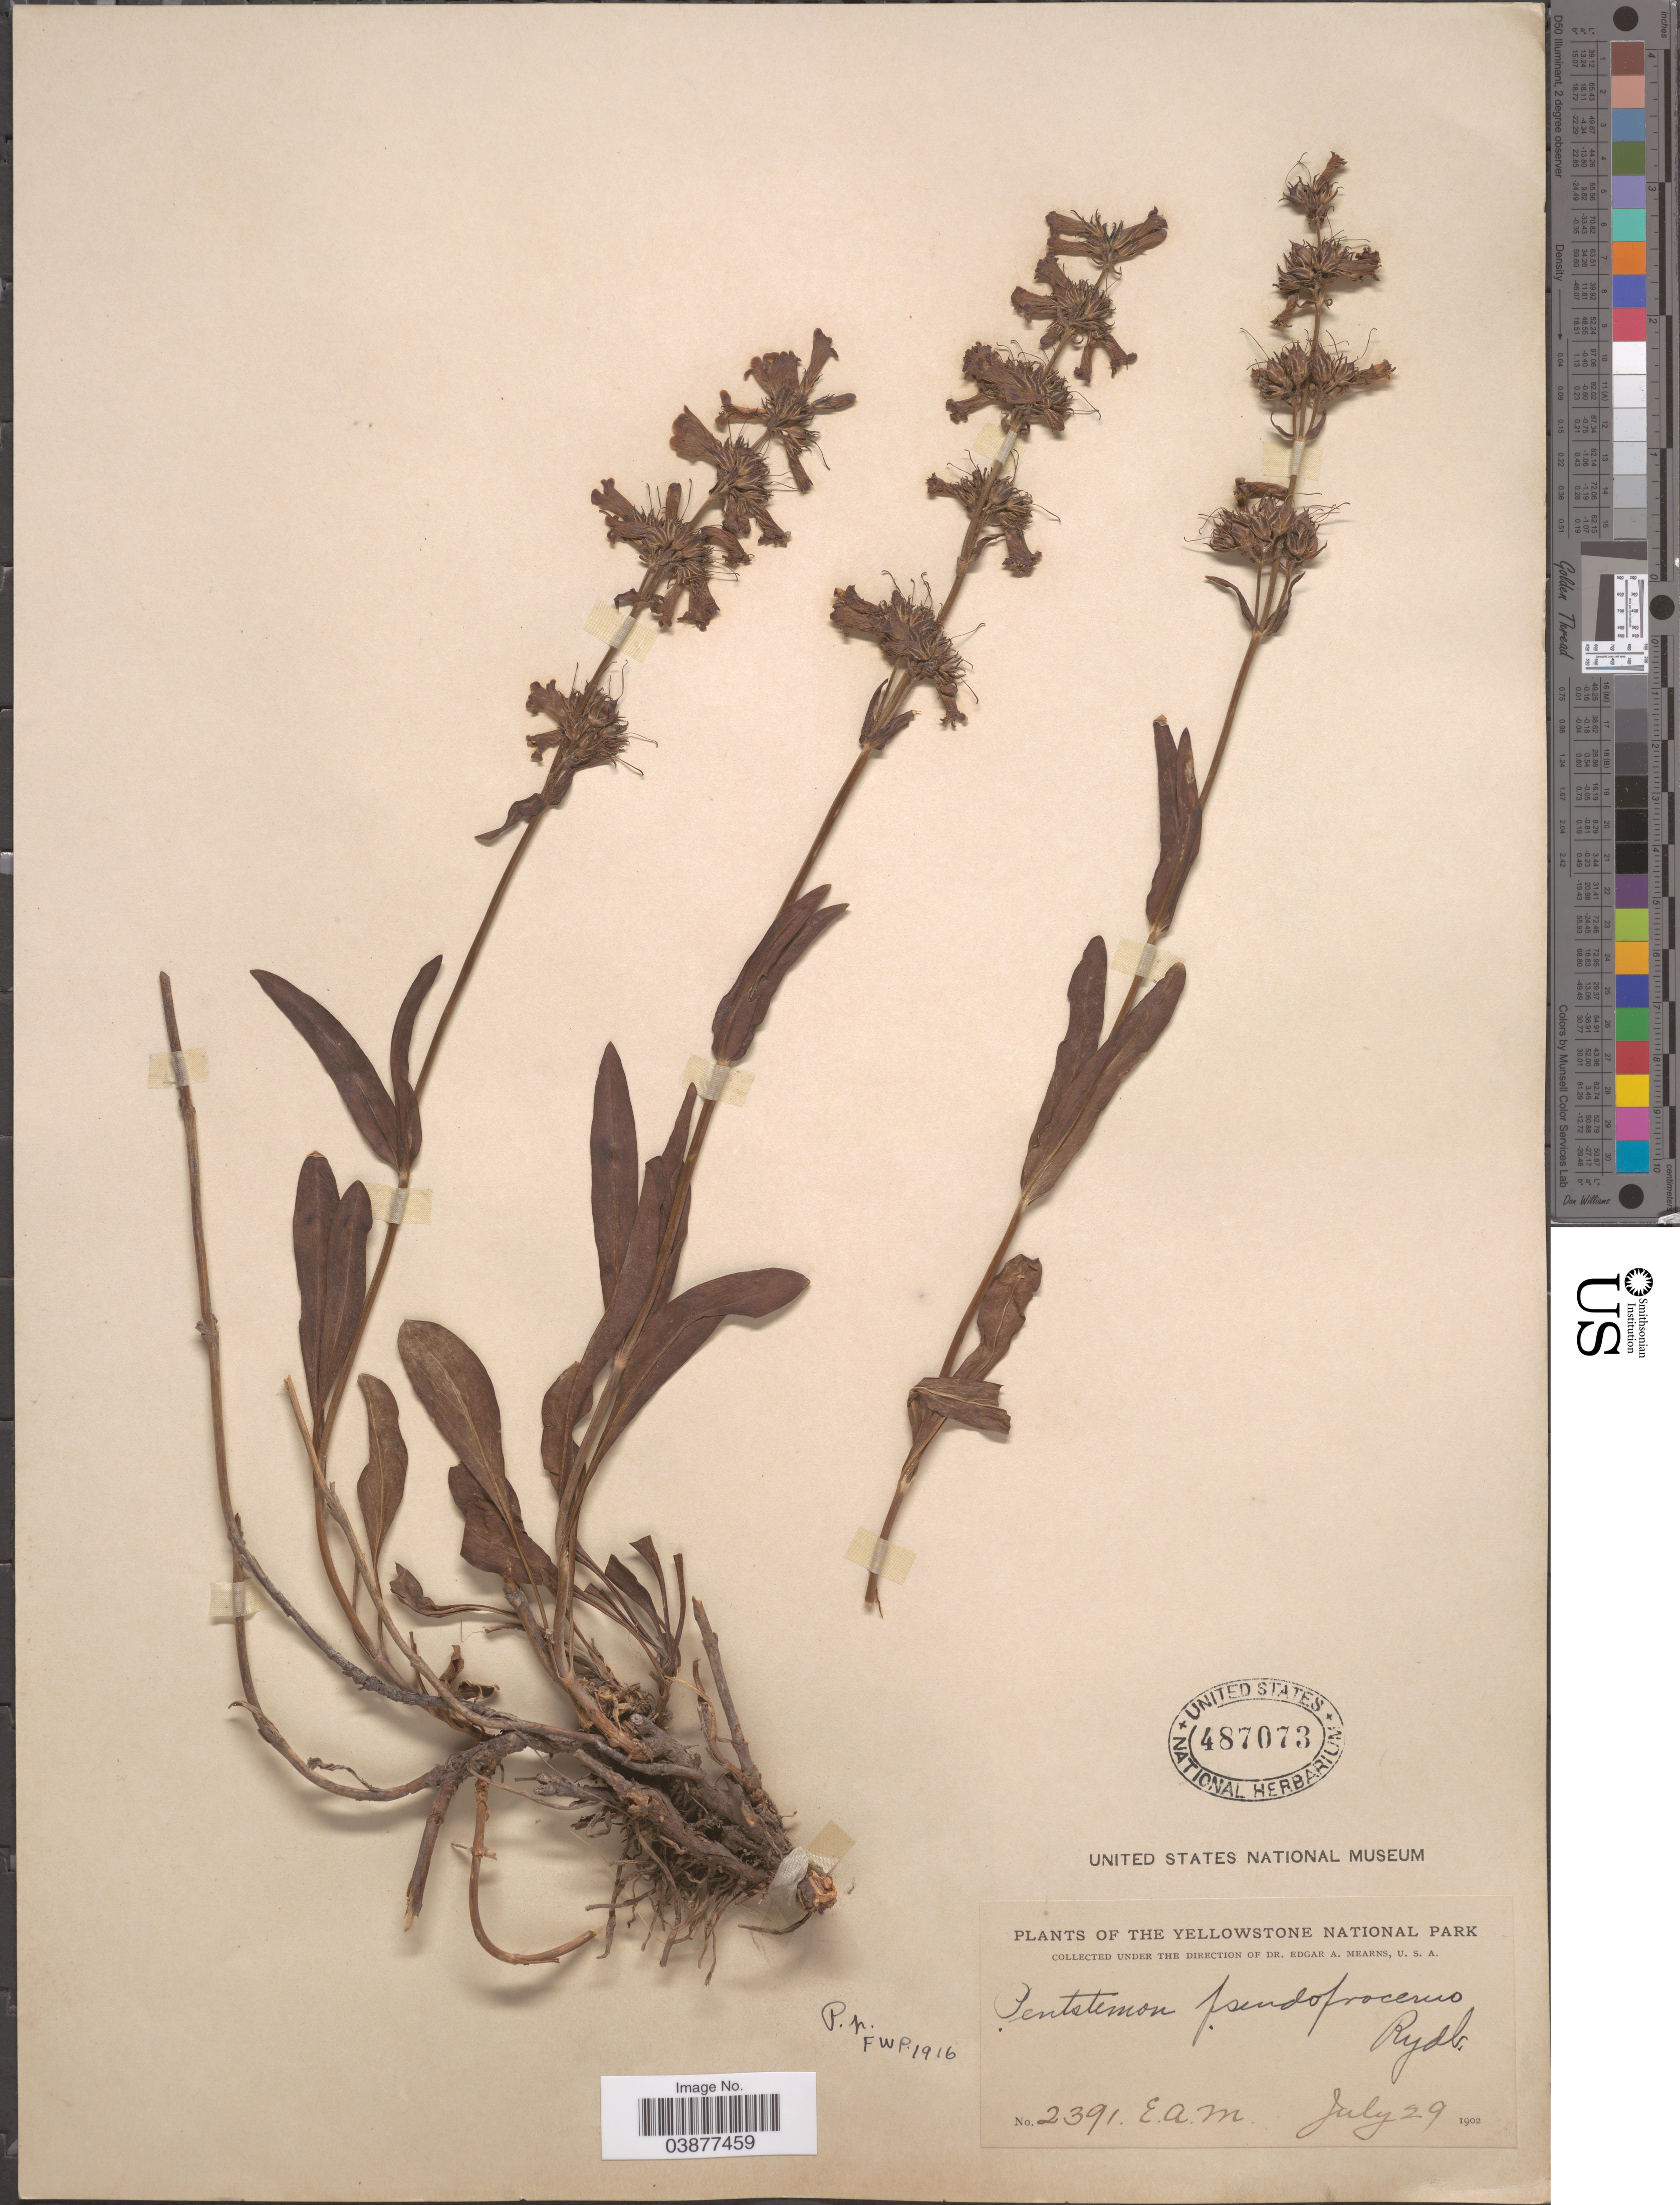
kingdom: Plantae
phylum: Tracheophyta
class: Magnoliopsida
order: Lamiales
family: Plantaginaceae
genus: Penstemon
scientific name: Penstemon pseudoprocerus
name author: Rydb.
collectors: E. A. Mearns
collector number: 2391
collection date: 1902-07-29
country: United States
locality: The Yellowstone National Park.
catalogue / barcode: US 487073